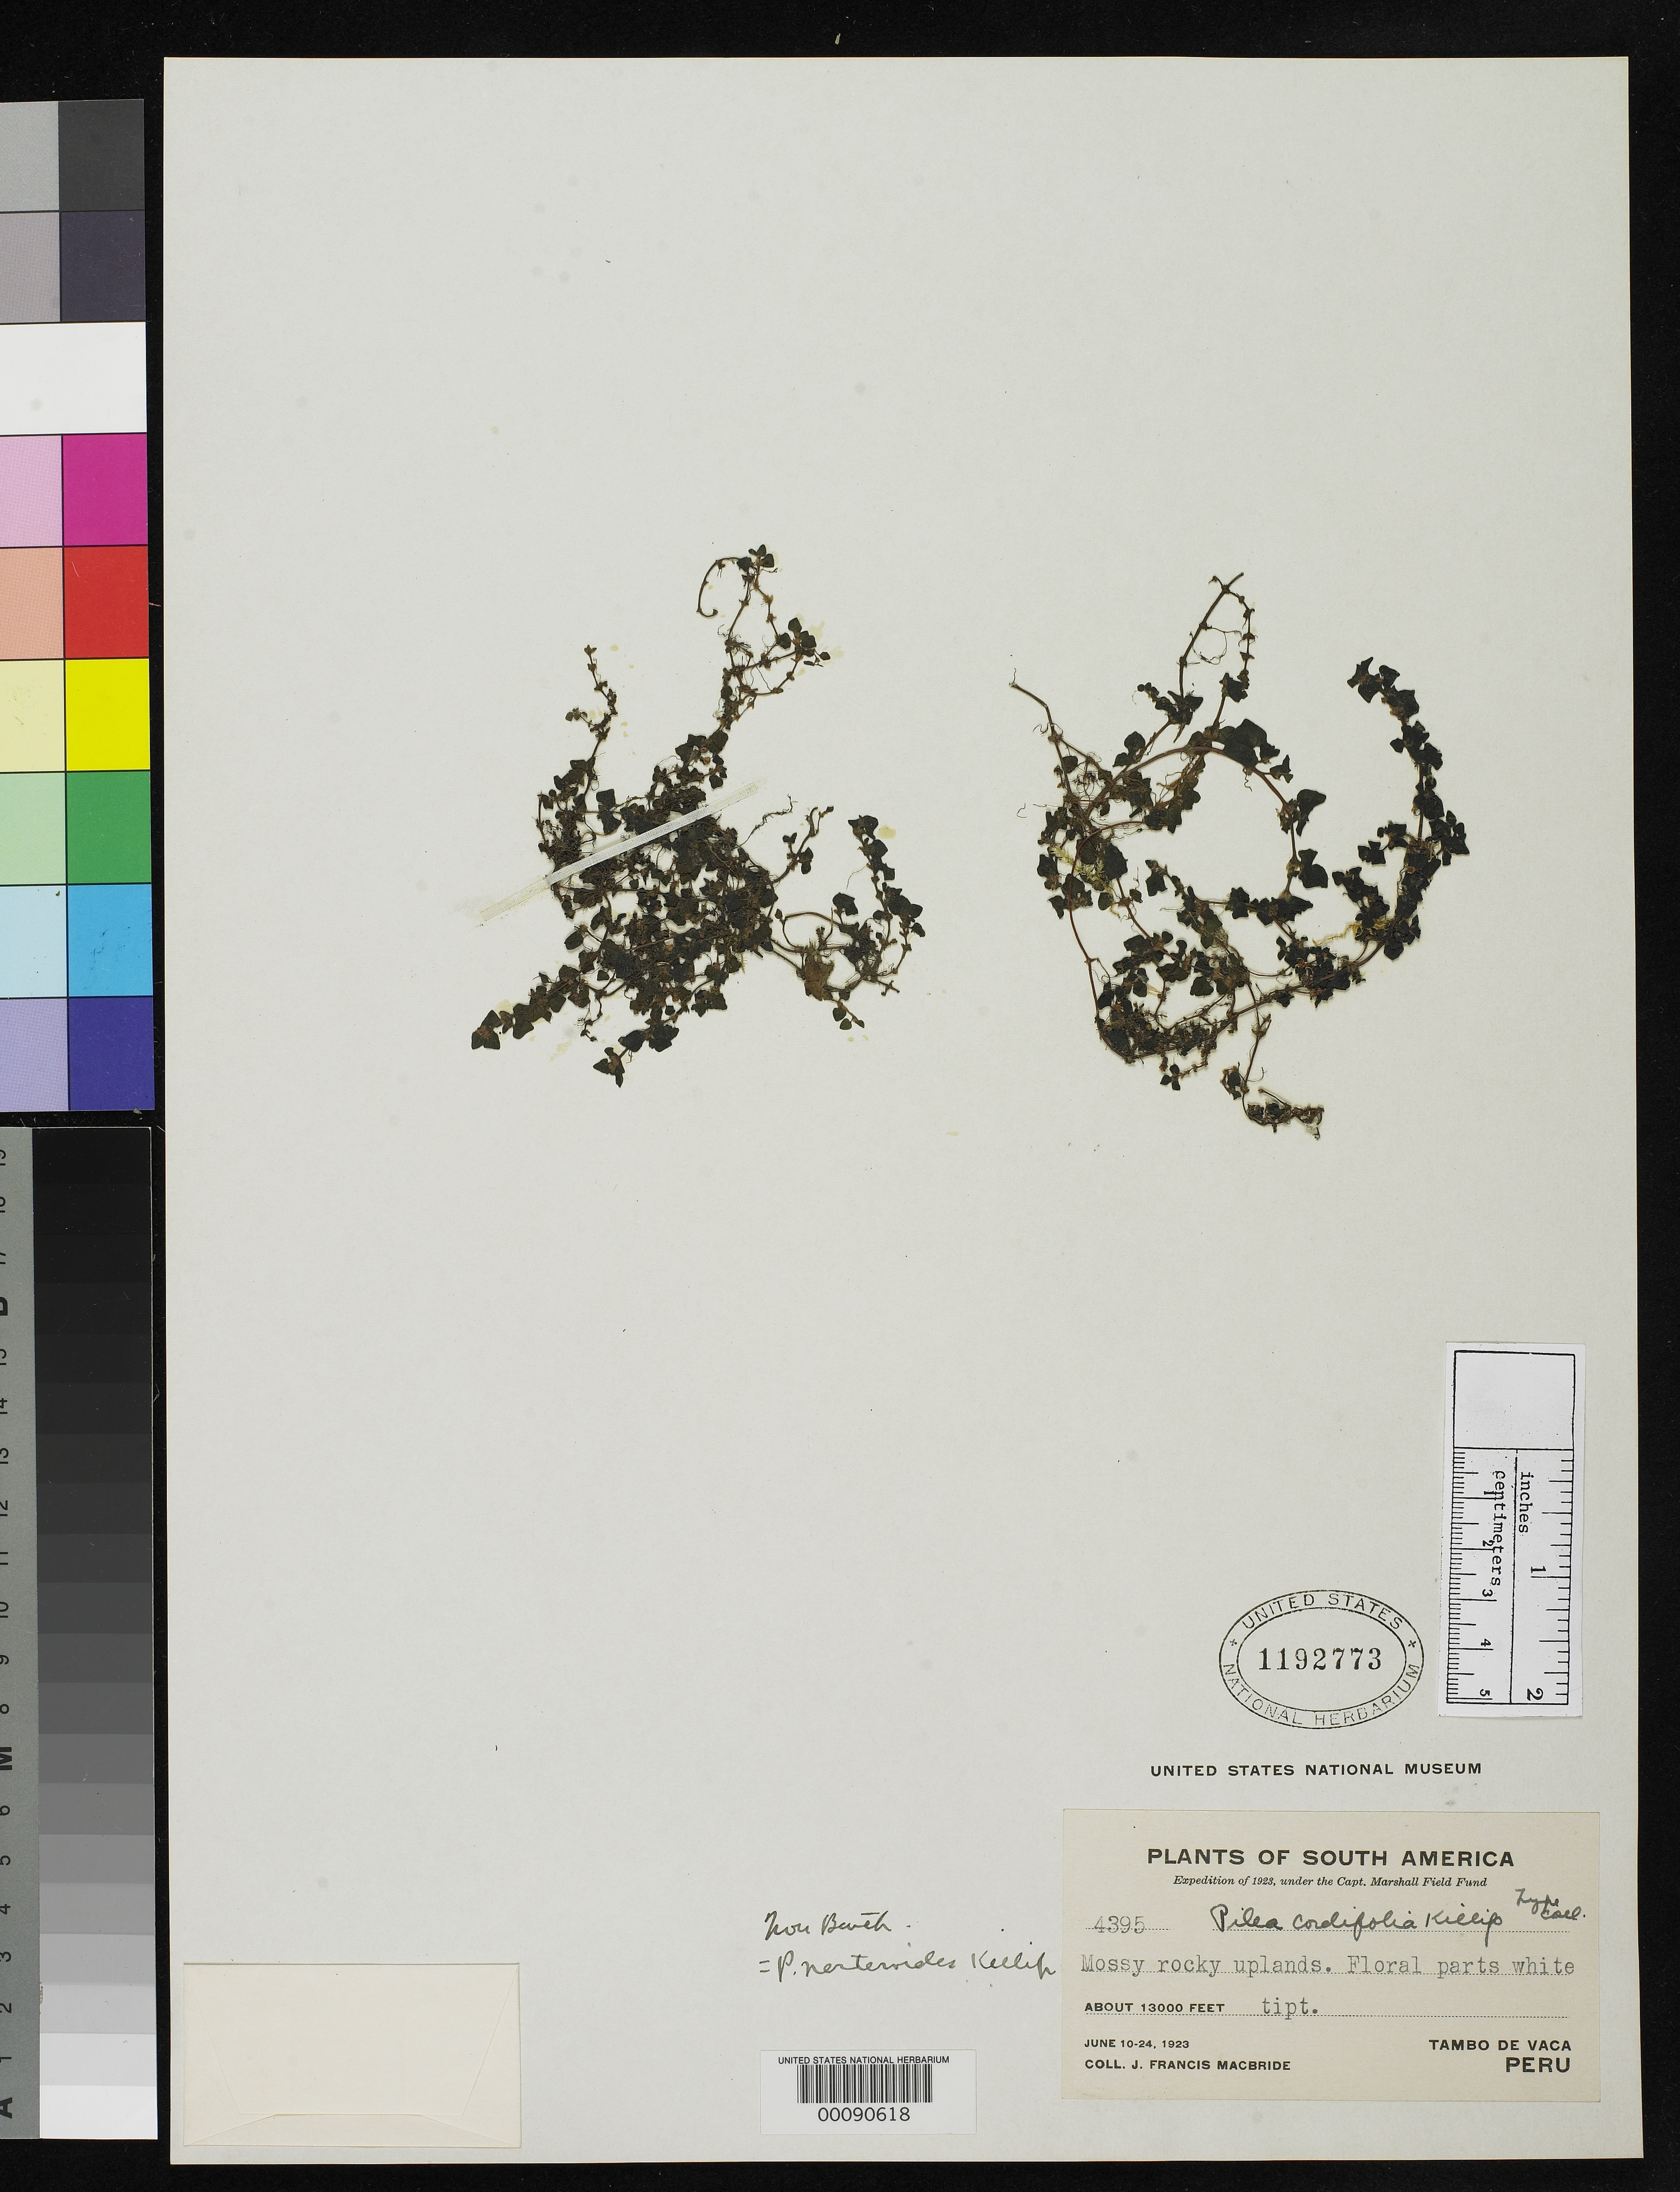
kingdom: Plantae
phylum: Tracheophyta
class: Magnoliopsida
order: Rosales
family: Urticaceae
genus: Pilea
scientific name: Pilea cordifolia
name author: Killip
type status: Isotype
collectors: J. F. Macbride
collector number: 4395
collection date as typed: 10 Jun 1923 to 24 Jun 1923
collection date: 1923-06-10/1923-06-24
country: Peru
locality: Tambo de Vaca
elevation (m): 4200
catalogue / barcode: US 1192773